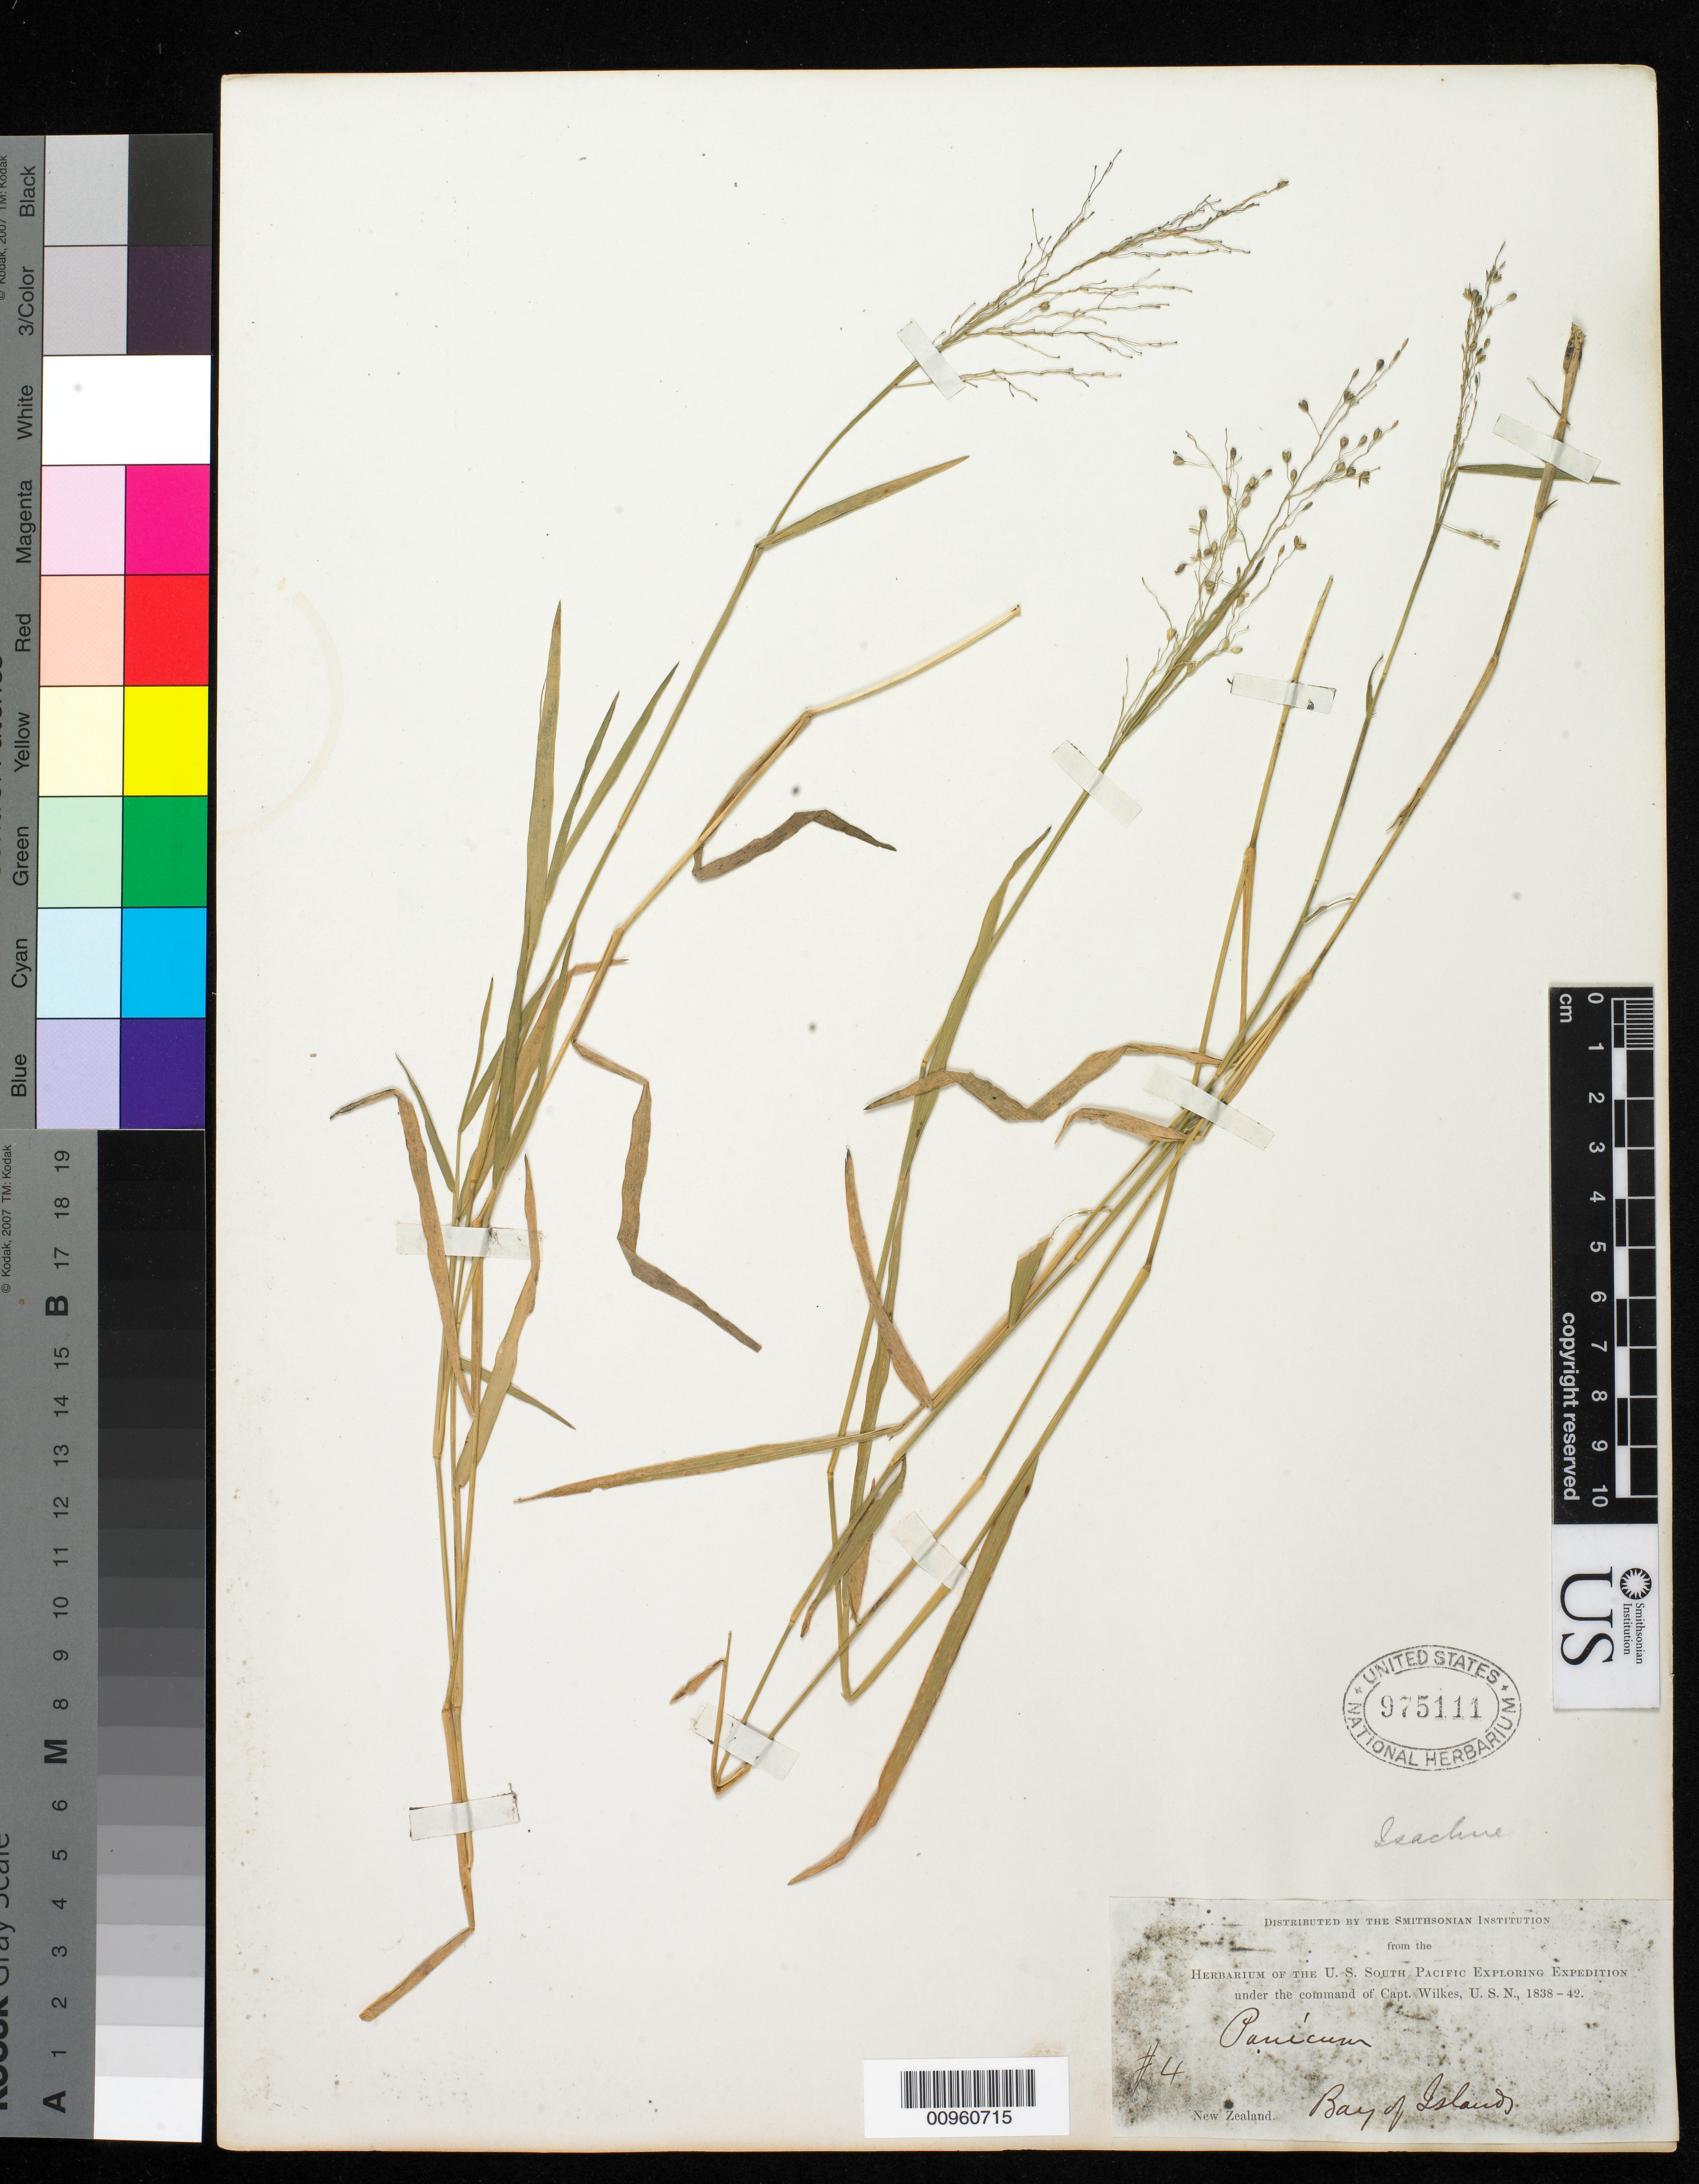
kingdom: Plantae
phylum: Tracheophyta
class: Liliopsida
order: Poales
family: Poaceae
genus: Isachne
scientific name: Isachne globosa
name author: (Thunb.) Kuntze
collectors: Wilkes Explor. Exped.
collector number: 4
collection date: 1838/1842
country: New Zealand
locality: Bay of Islands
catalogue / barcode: US 97511